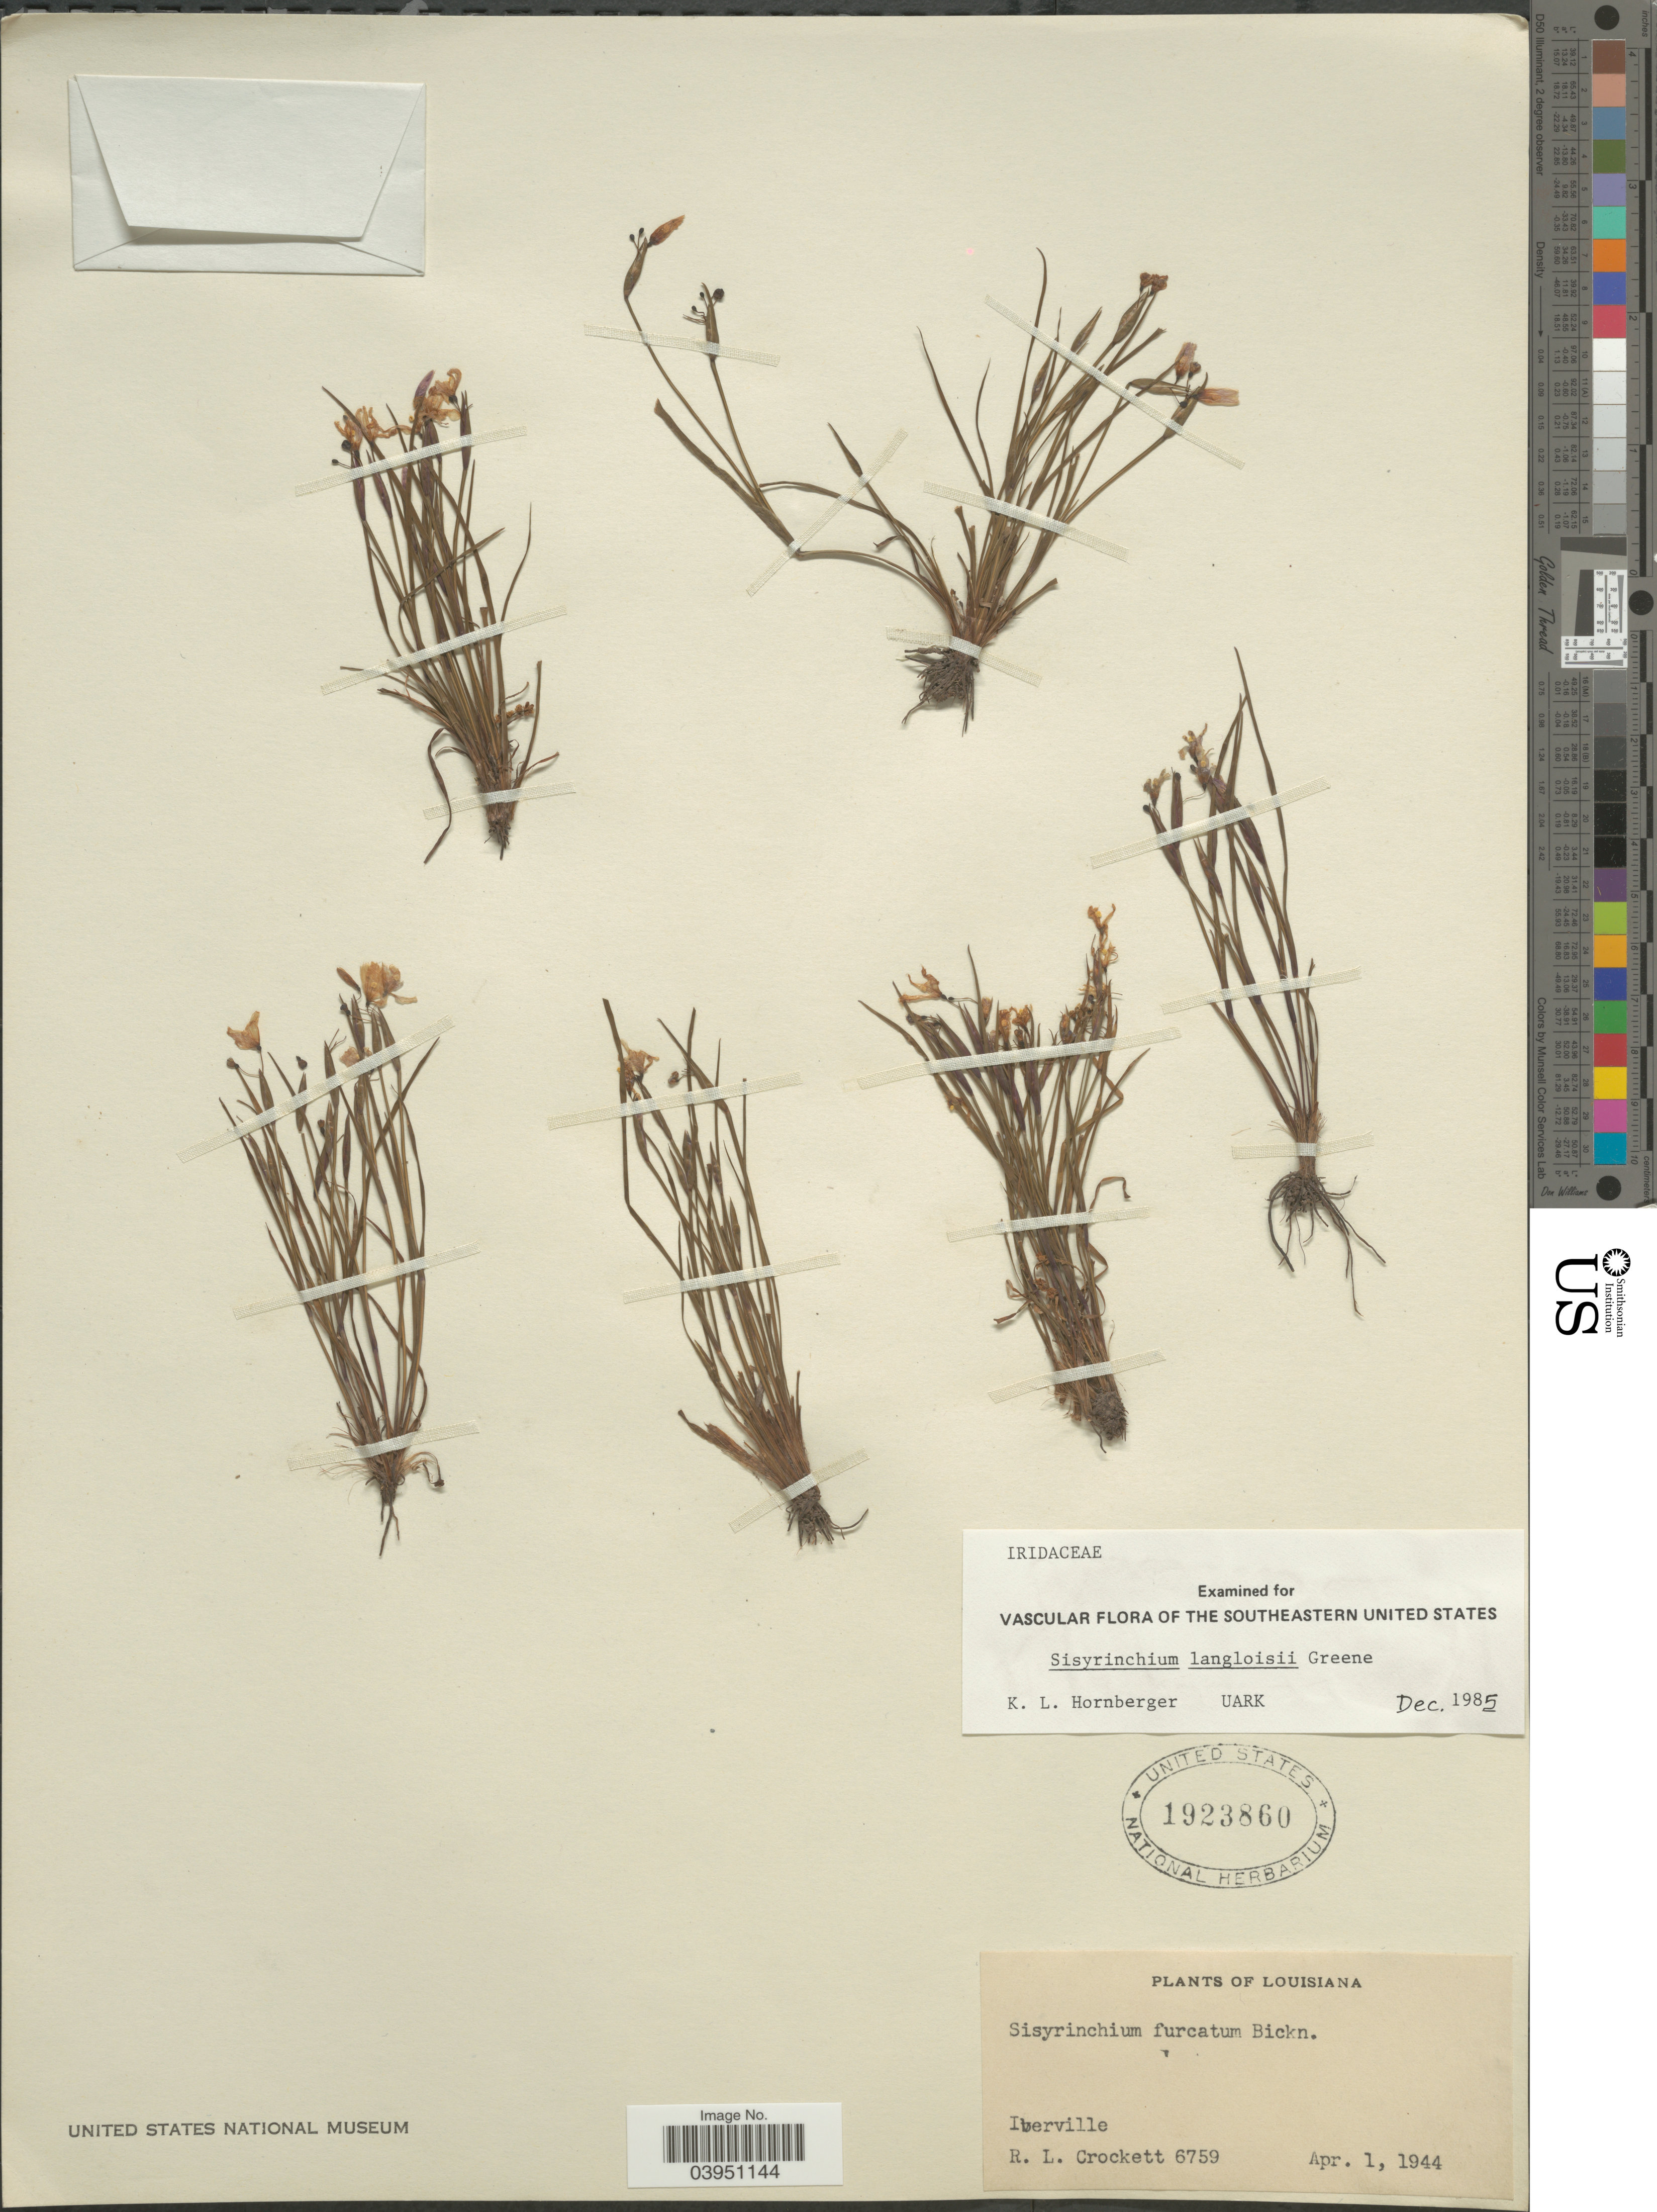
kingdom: Plantae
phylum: Tracheophyta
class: Liliopsida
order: Asparagales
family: Iridaceae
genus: Sisyrinchium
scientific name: Sisyrinchium langloisii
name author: Greene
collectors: R. Crockett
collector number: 6759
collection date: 1944-04-01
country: United States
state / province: Louisiana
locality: Iberville.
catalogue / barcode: US 1923860